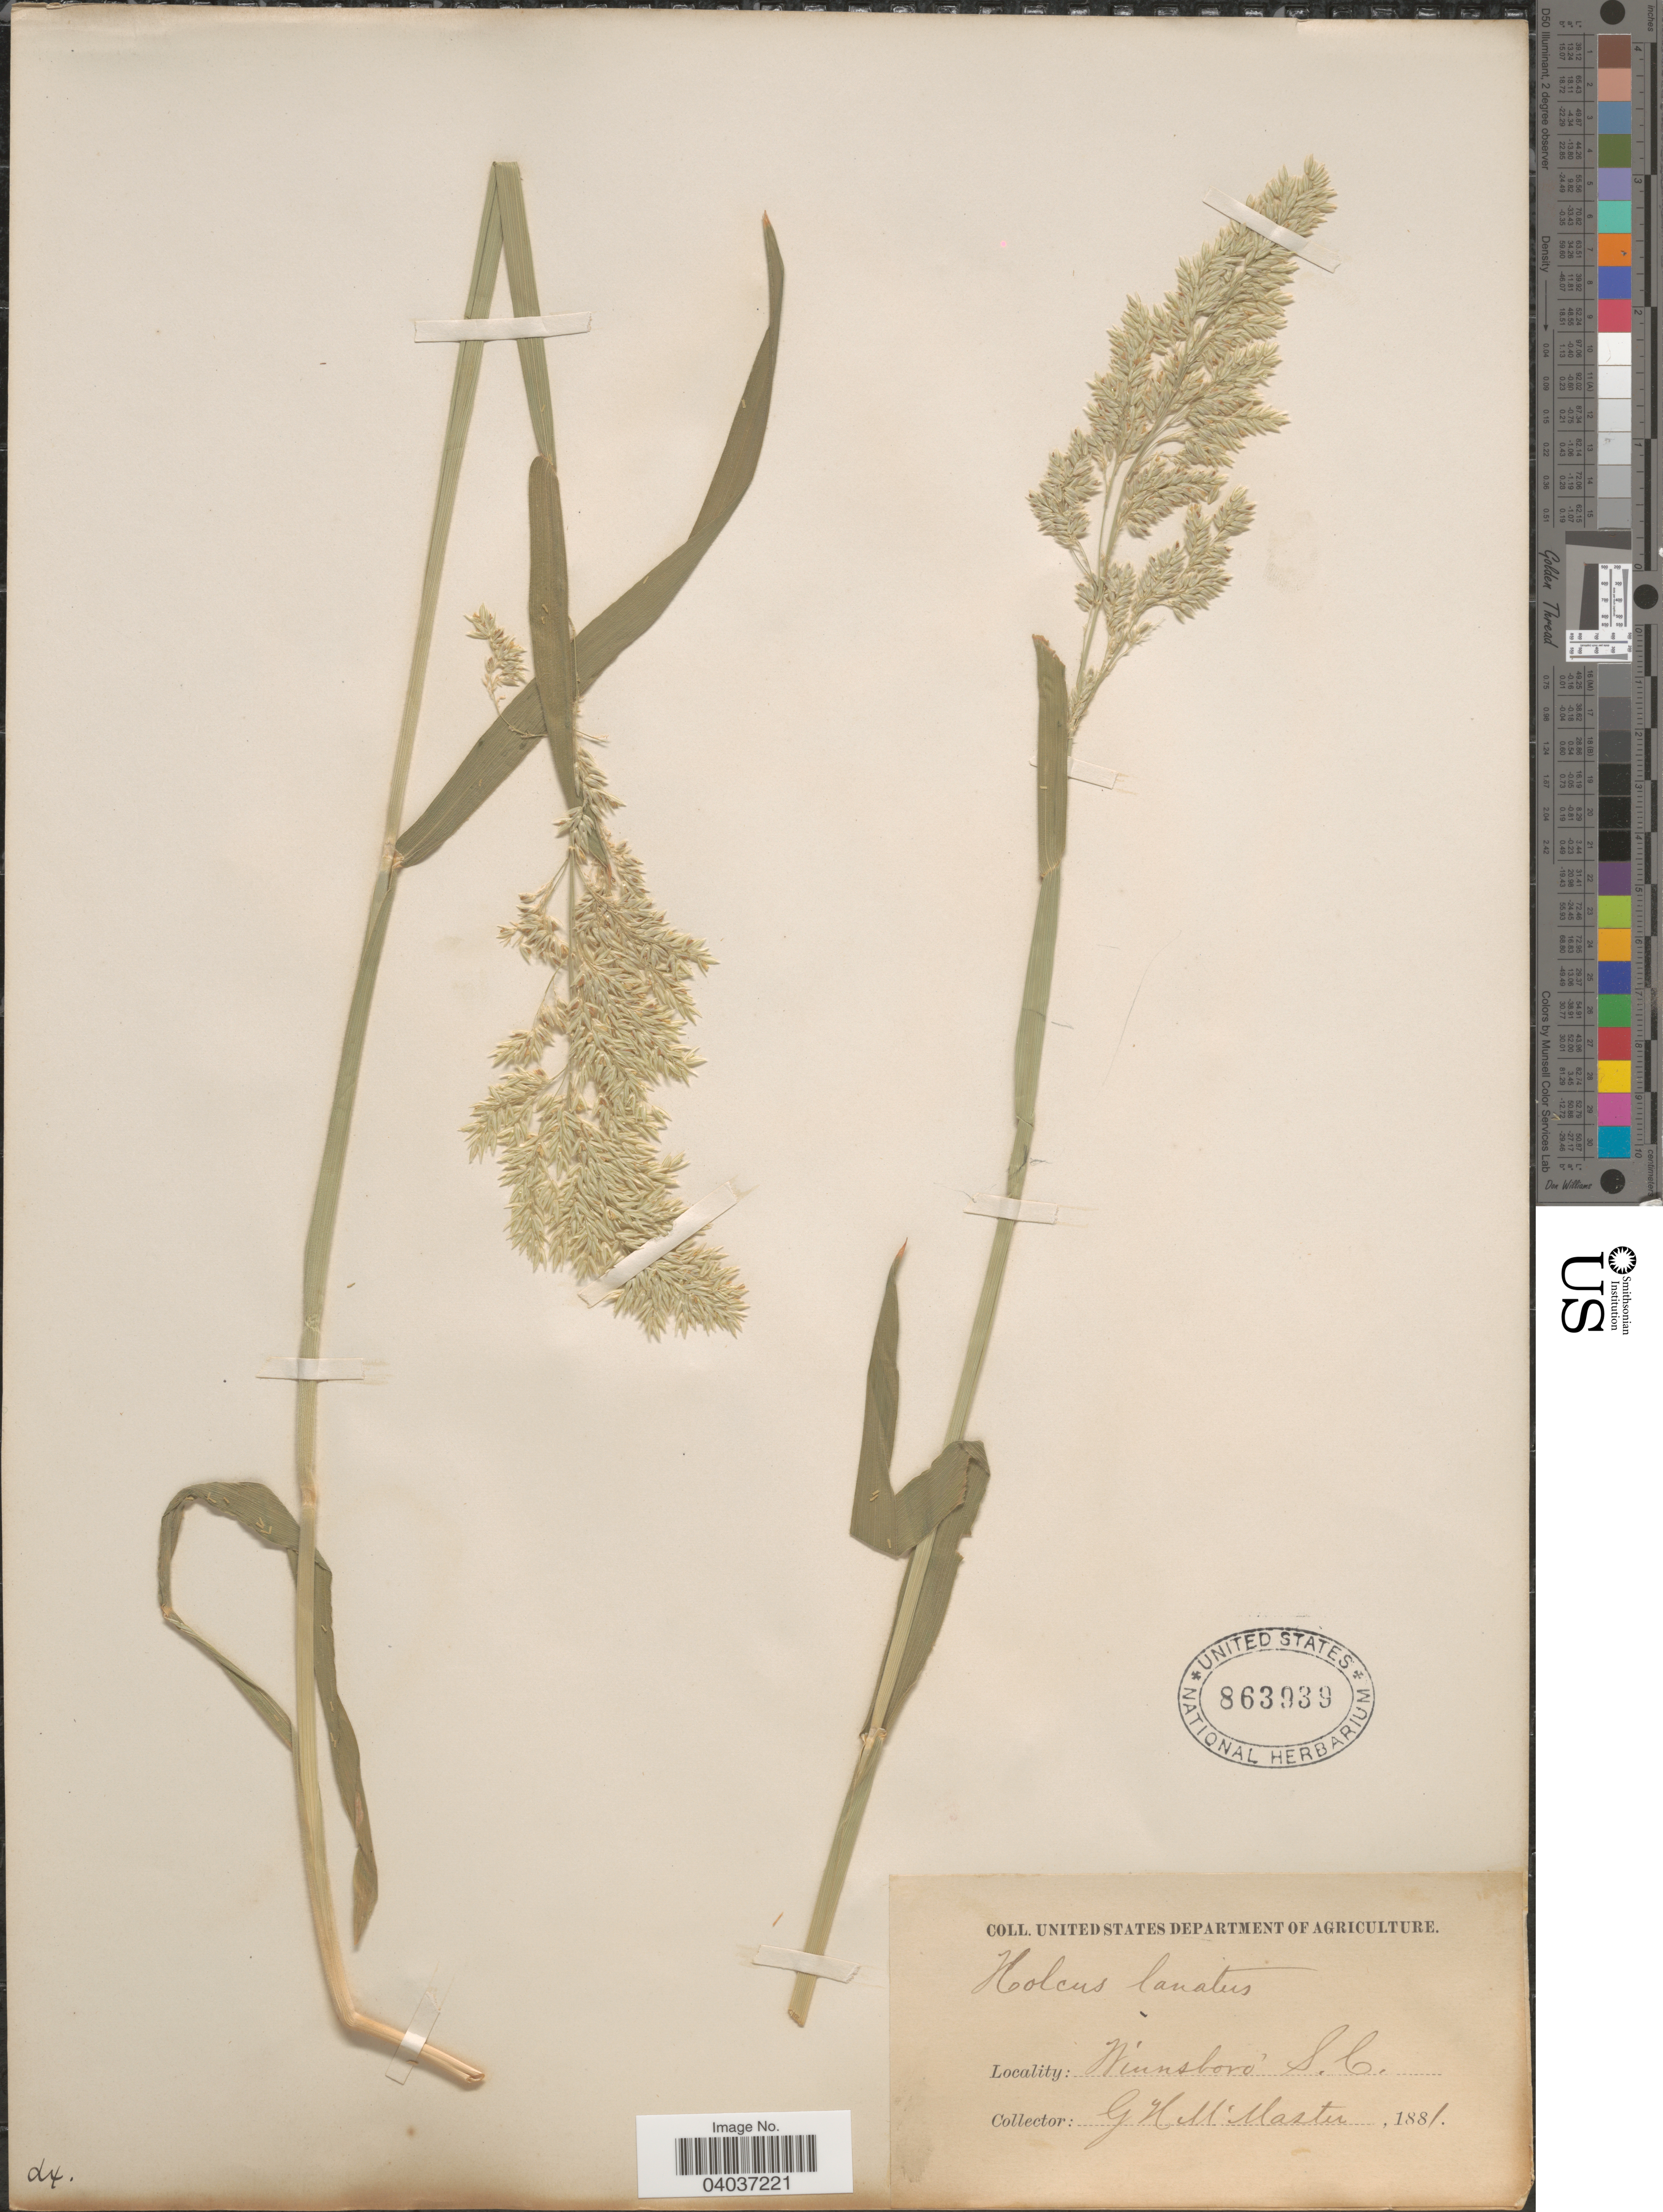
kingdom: Plantae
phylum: Tracheophyta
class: Liliopsida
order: Poales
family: Poaceae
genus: Holcus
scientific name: Holcus lanatus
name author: L.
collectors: G. McMaster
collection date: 1881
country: United States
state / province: South Carolina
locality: Winnsboro.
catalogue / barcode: US 863939